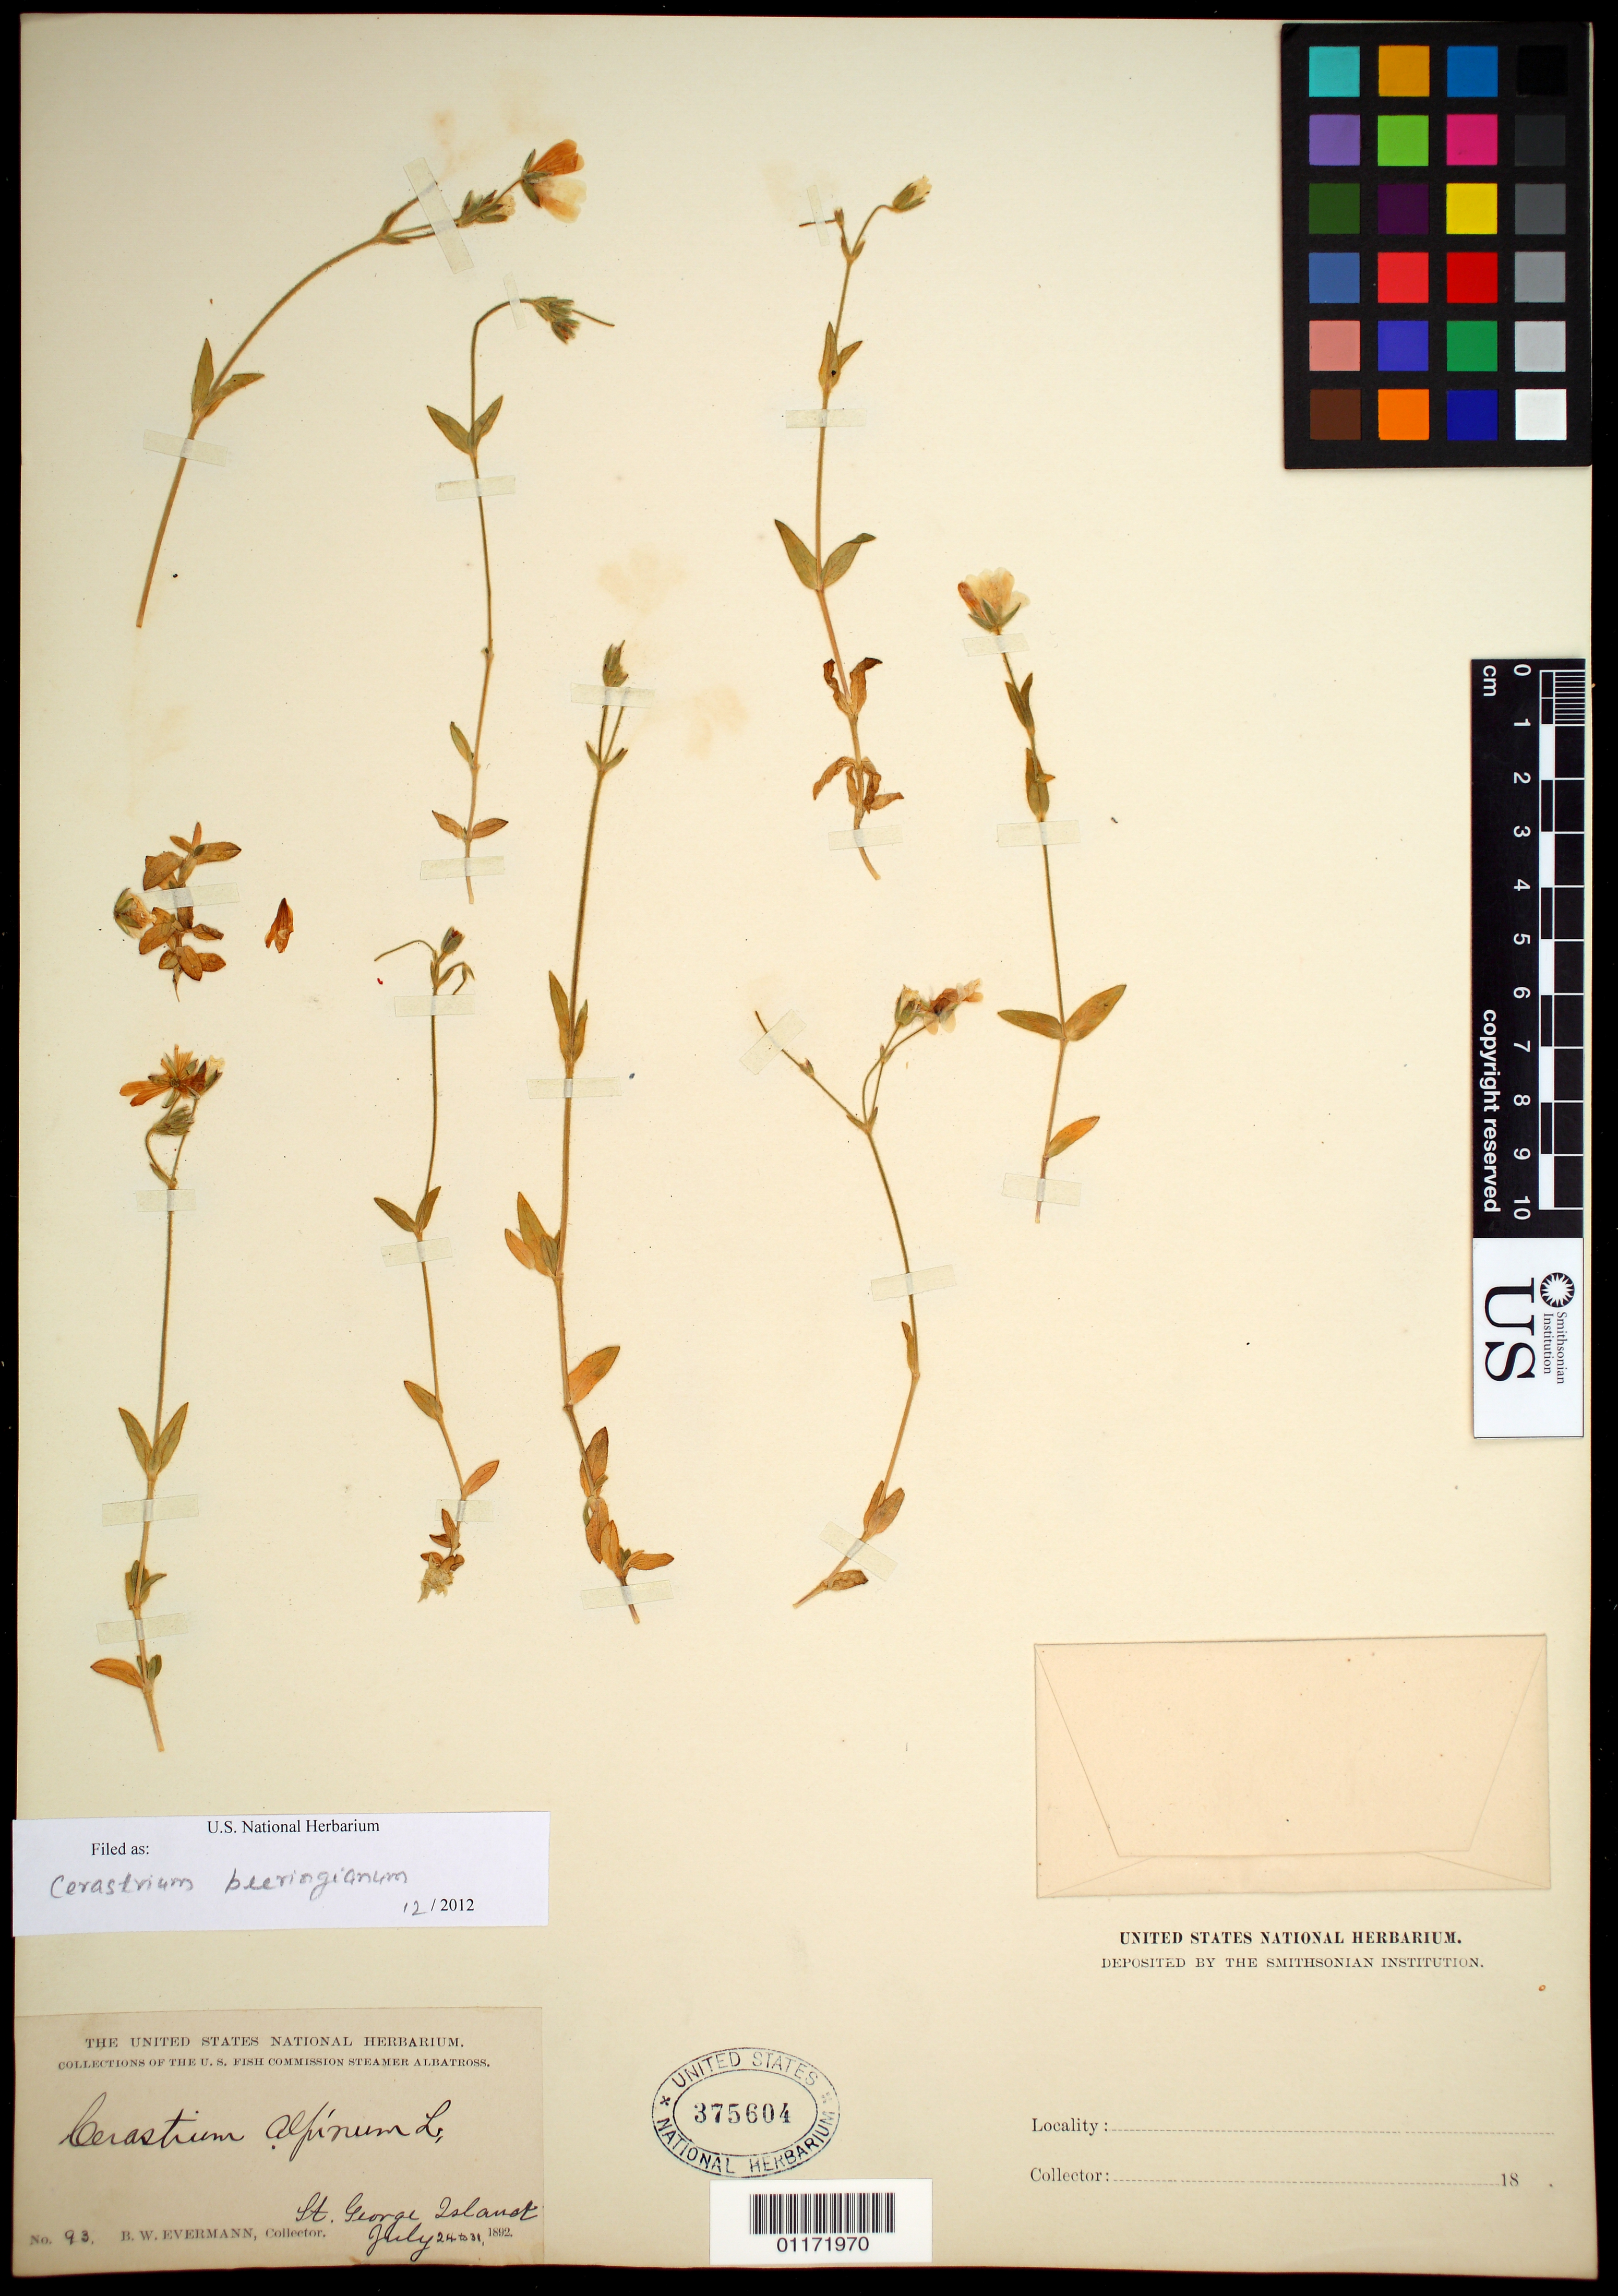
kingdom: Plantae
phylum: Tracheophyta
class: Magnoliopsida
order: Caryophyllales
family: Caryophyllaceae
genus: Cerastium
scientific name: Cerastium beeringianum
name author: Cham. & Schltdl.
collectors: B. W. Evermann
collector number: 93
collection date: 1892-07-24/1892-07-31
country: United States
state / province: Alaska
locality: St. George Island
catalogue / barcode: US 375604